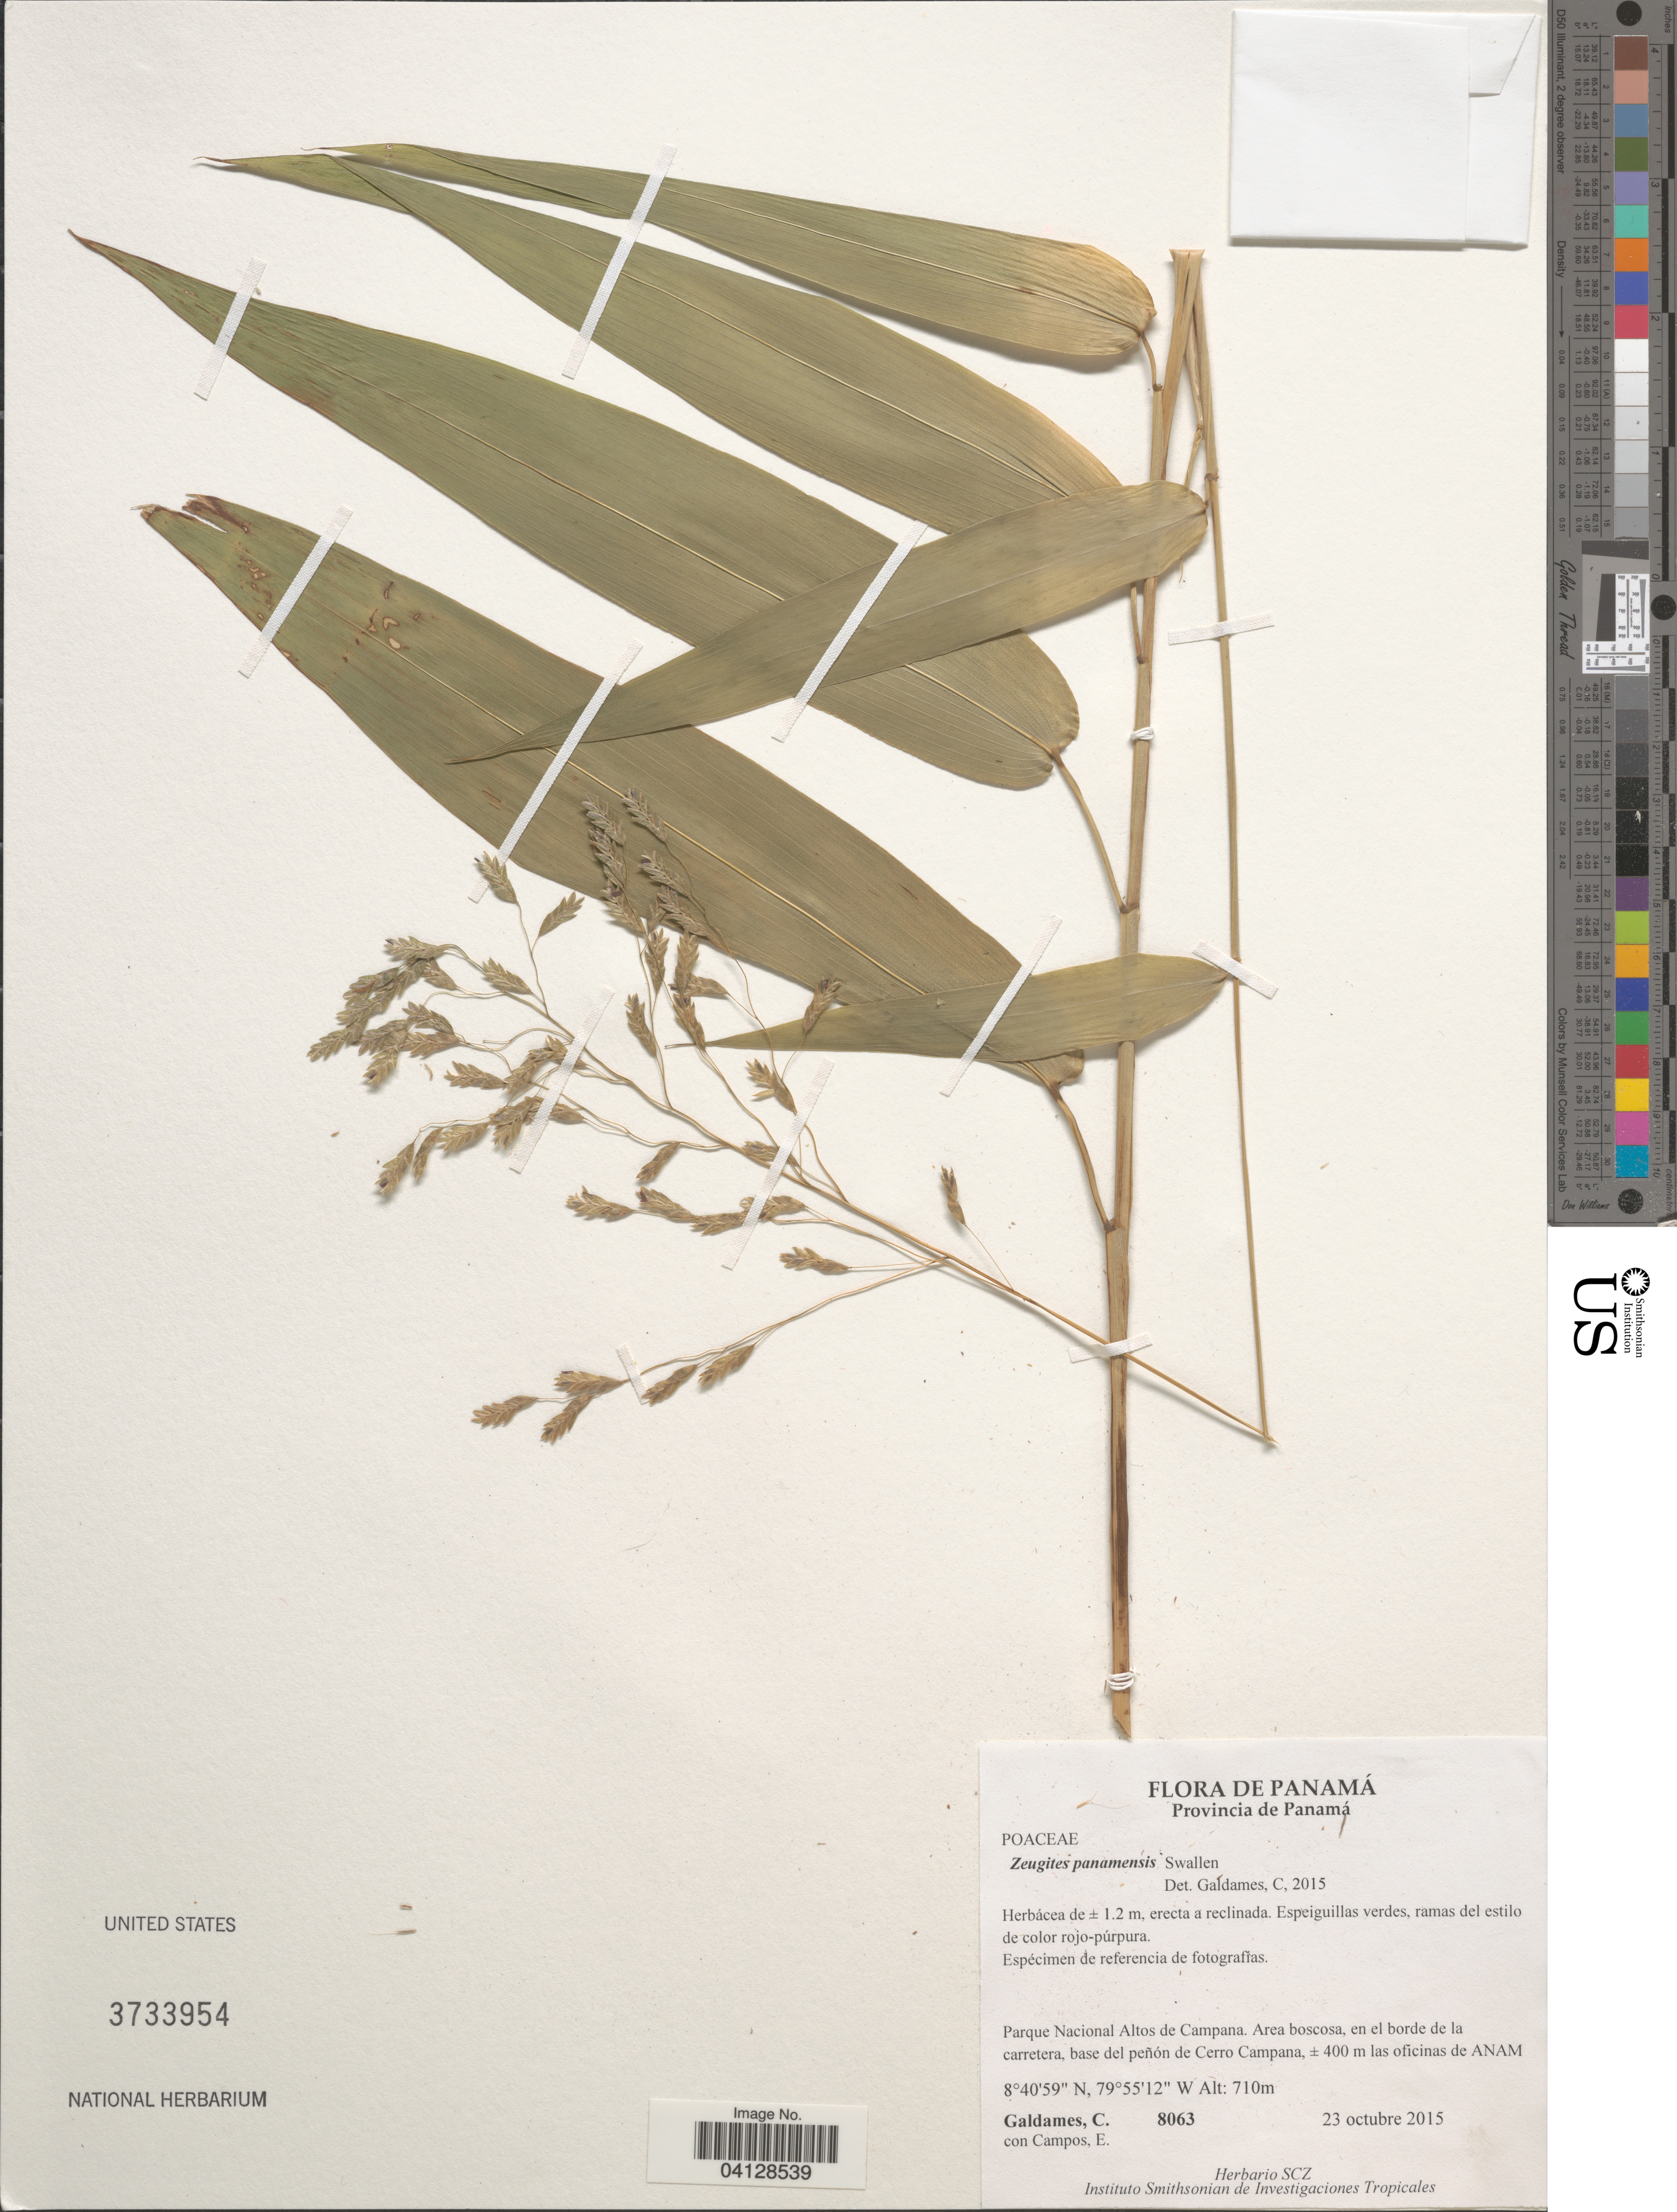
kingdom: Plantae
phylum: Tracheophyta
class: Liliopsida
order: Poales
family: Poaceae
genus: Zeugites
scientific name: Zeugites panamensis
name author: Swallen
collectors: C. Galdames & E. Campos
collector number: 8063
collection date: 2015-10-23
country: Panama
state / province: Panamá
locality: Parque Nacional Altos de Campana. Area boscosa, en el borde de la carretera, base del peñon de Cerro Campana, ±400 m las oficinas de ANAM.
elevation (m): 710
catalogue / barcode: US 3733954